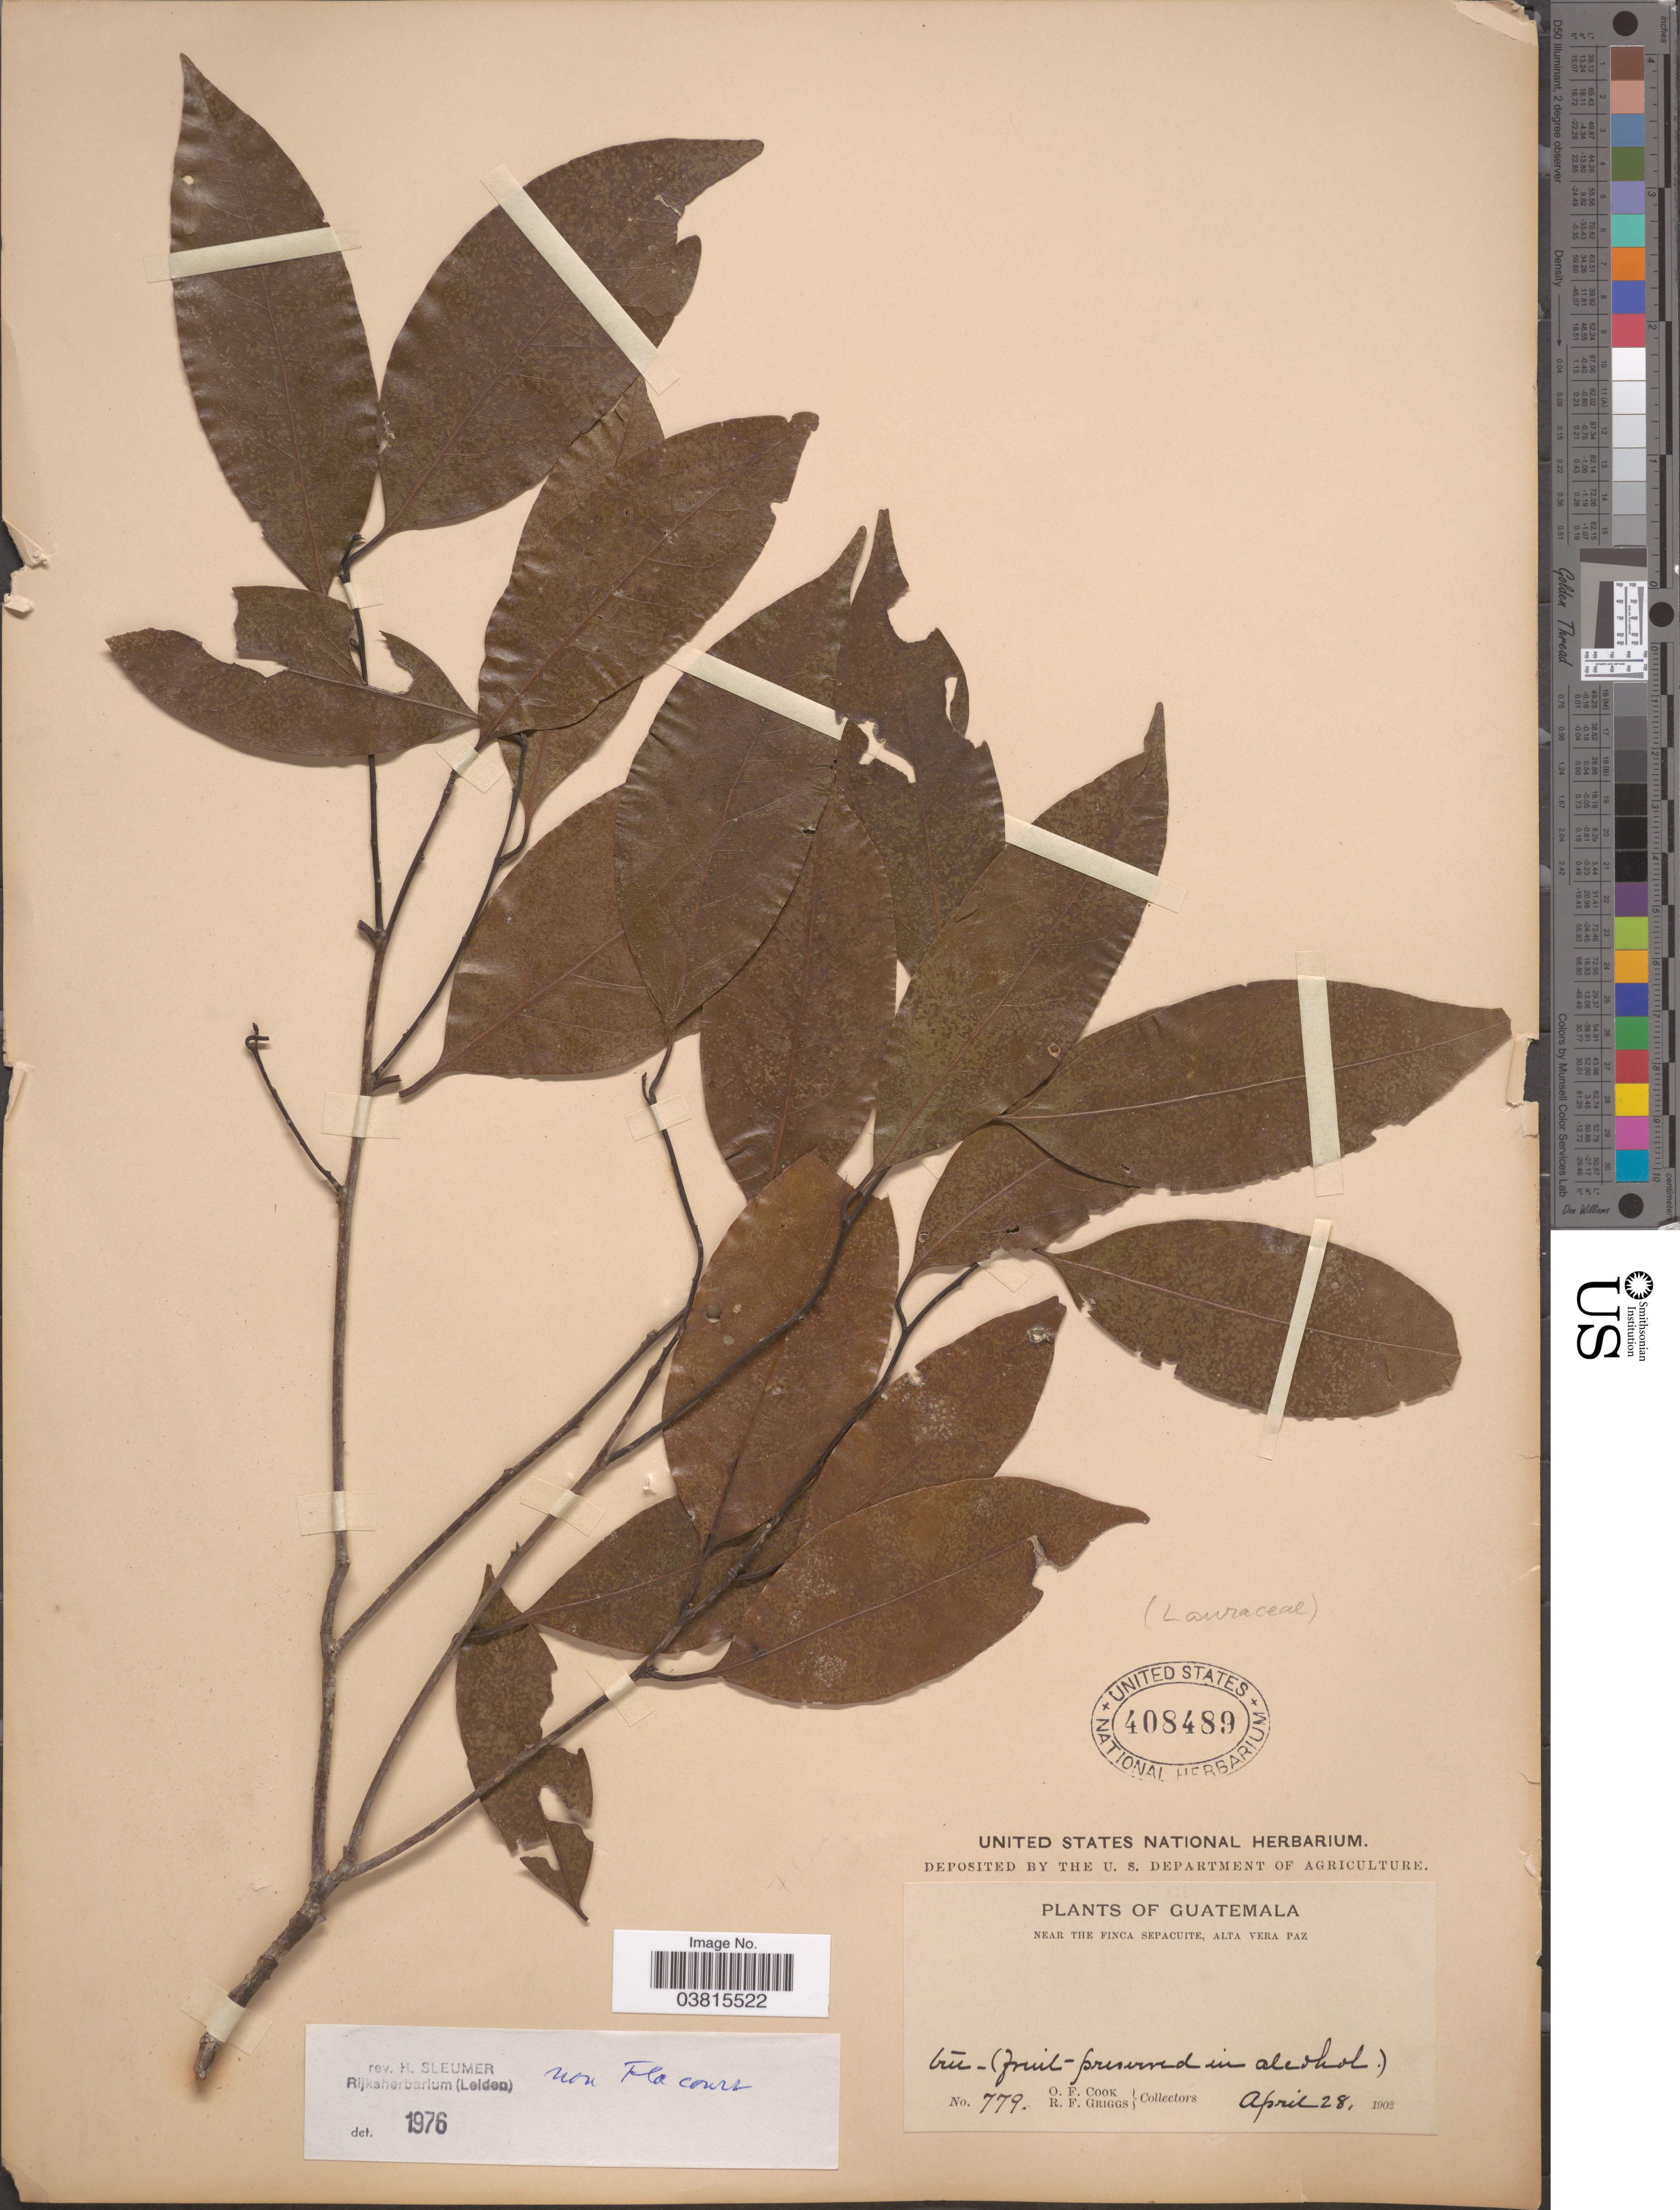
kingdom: Plantae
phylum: Tracheophyta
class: Magnoliopsida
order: Laurales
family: Lauraceae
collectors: O. F. Cook & R. F. Griggs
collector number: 779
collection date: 1902-04-28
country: Guatemala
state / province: Alta Verapaz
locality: Near the Finca Sepacuite.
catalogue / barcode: US 408489